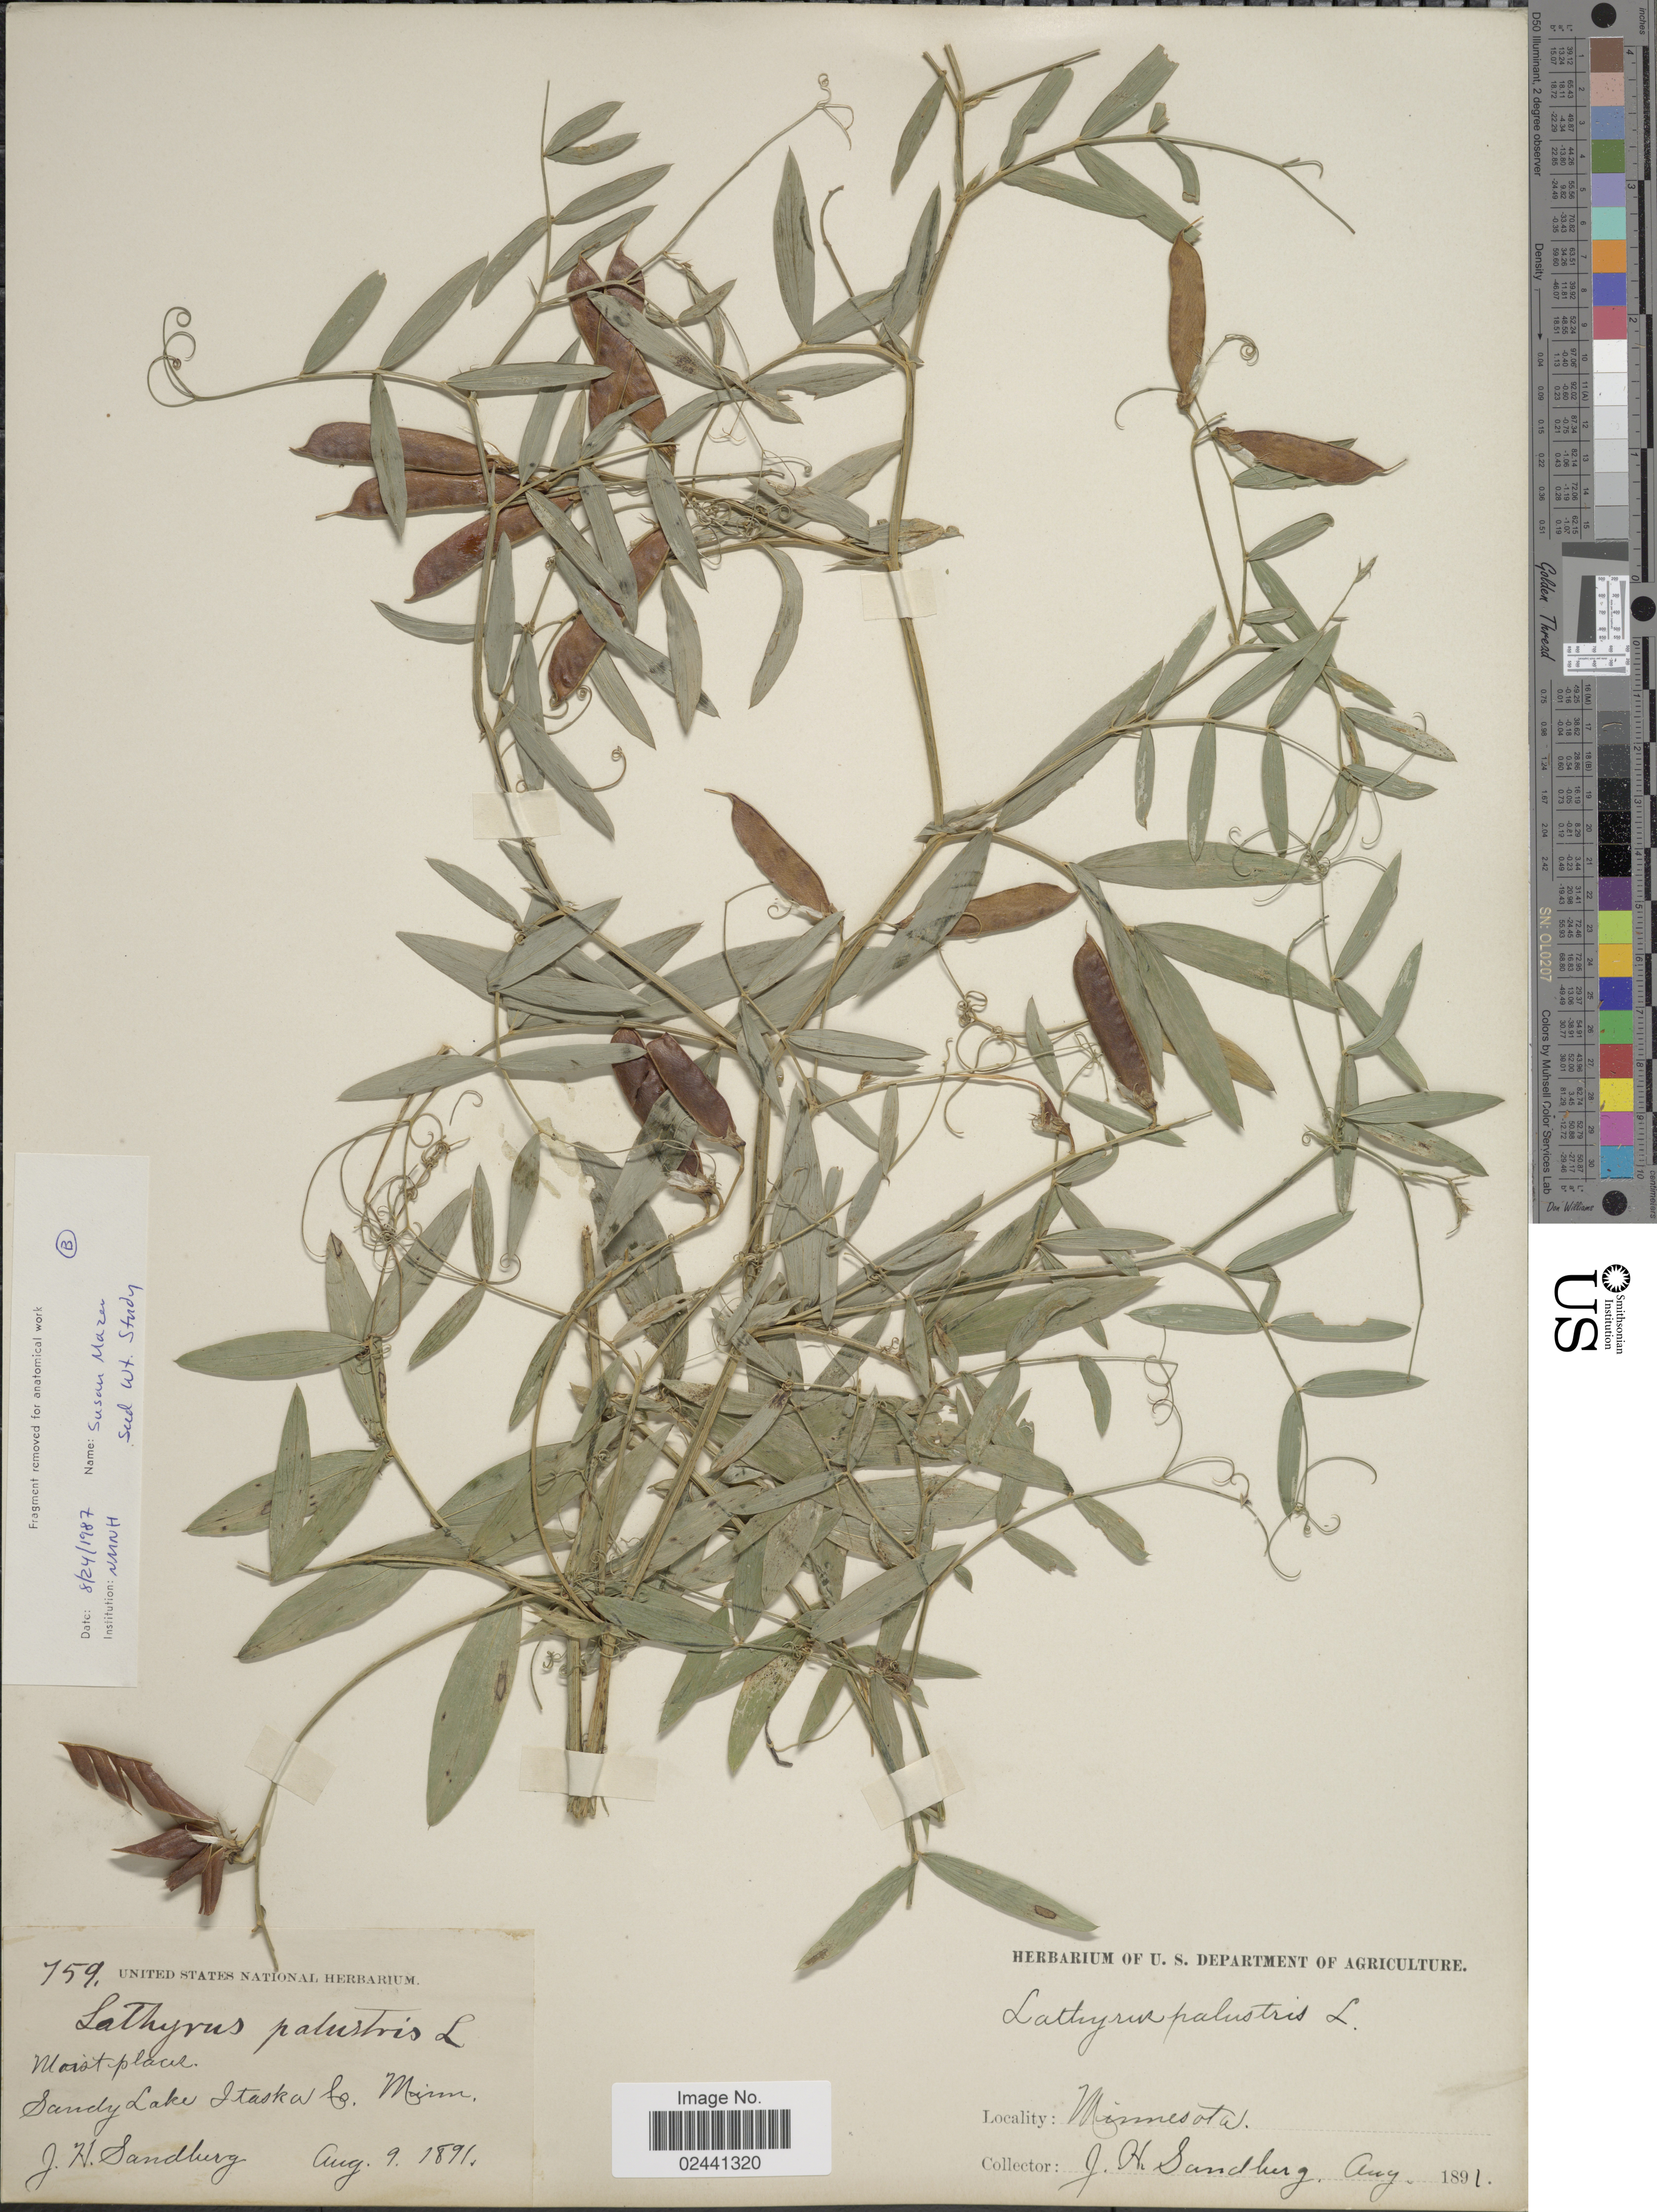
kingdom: Plantae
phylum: Tracheophyta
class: Magnoliopsida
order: Fabales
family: Fabaceae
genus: Lathyrus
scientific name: Lathyrus palustris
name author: L.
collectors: J. H. Sandberg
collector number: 759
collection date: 1891-08-09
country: United States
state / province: Minnesota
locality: Sandy Lake Itaska Co., Minn.